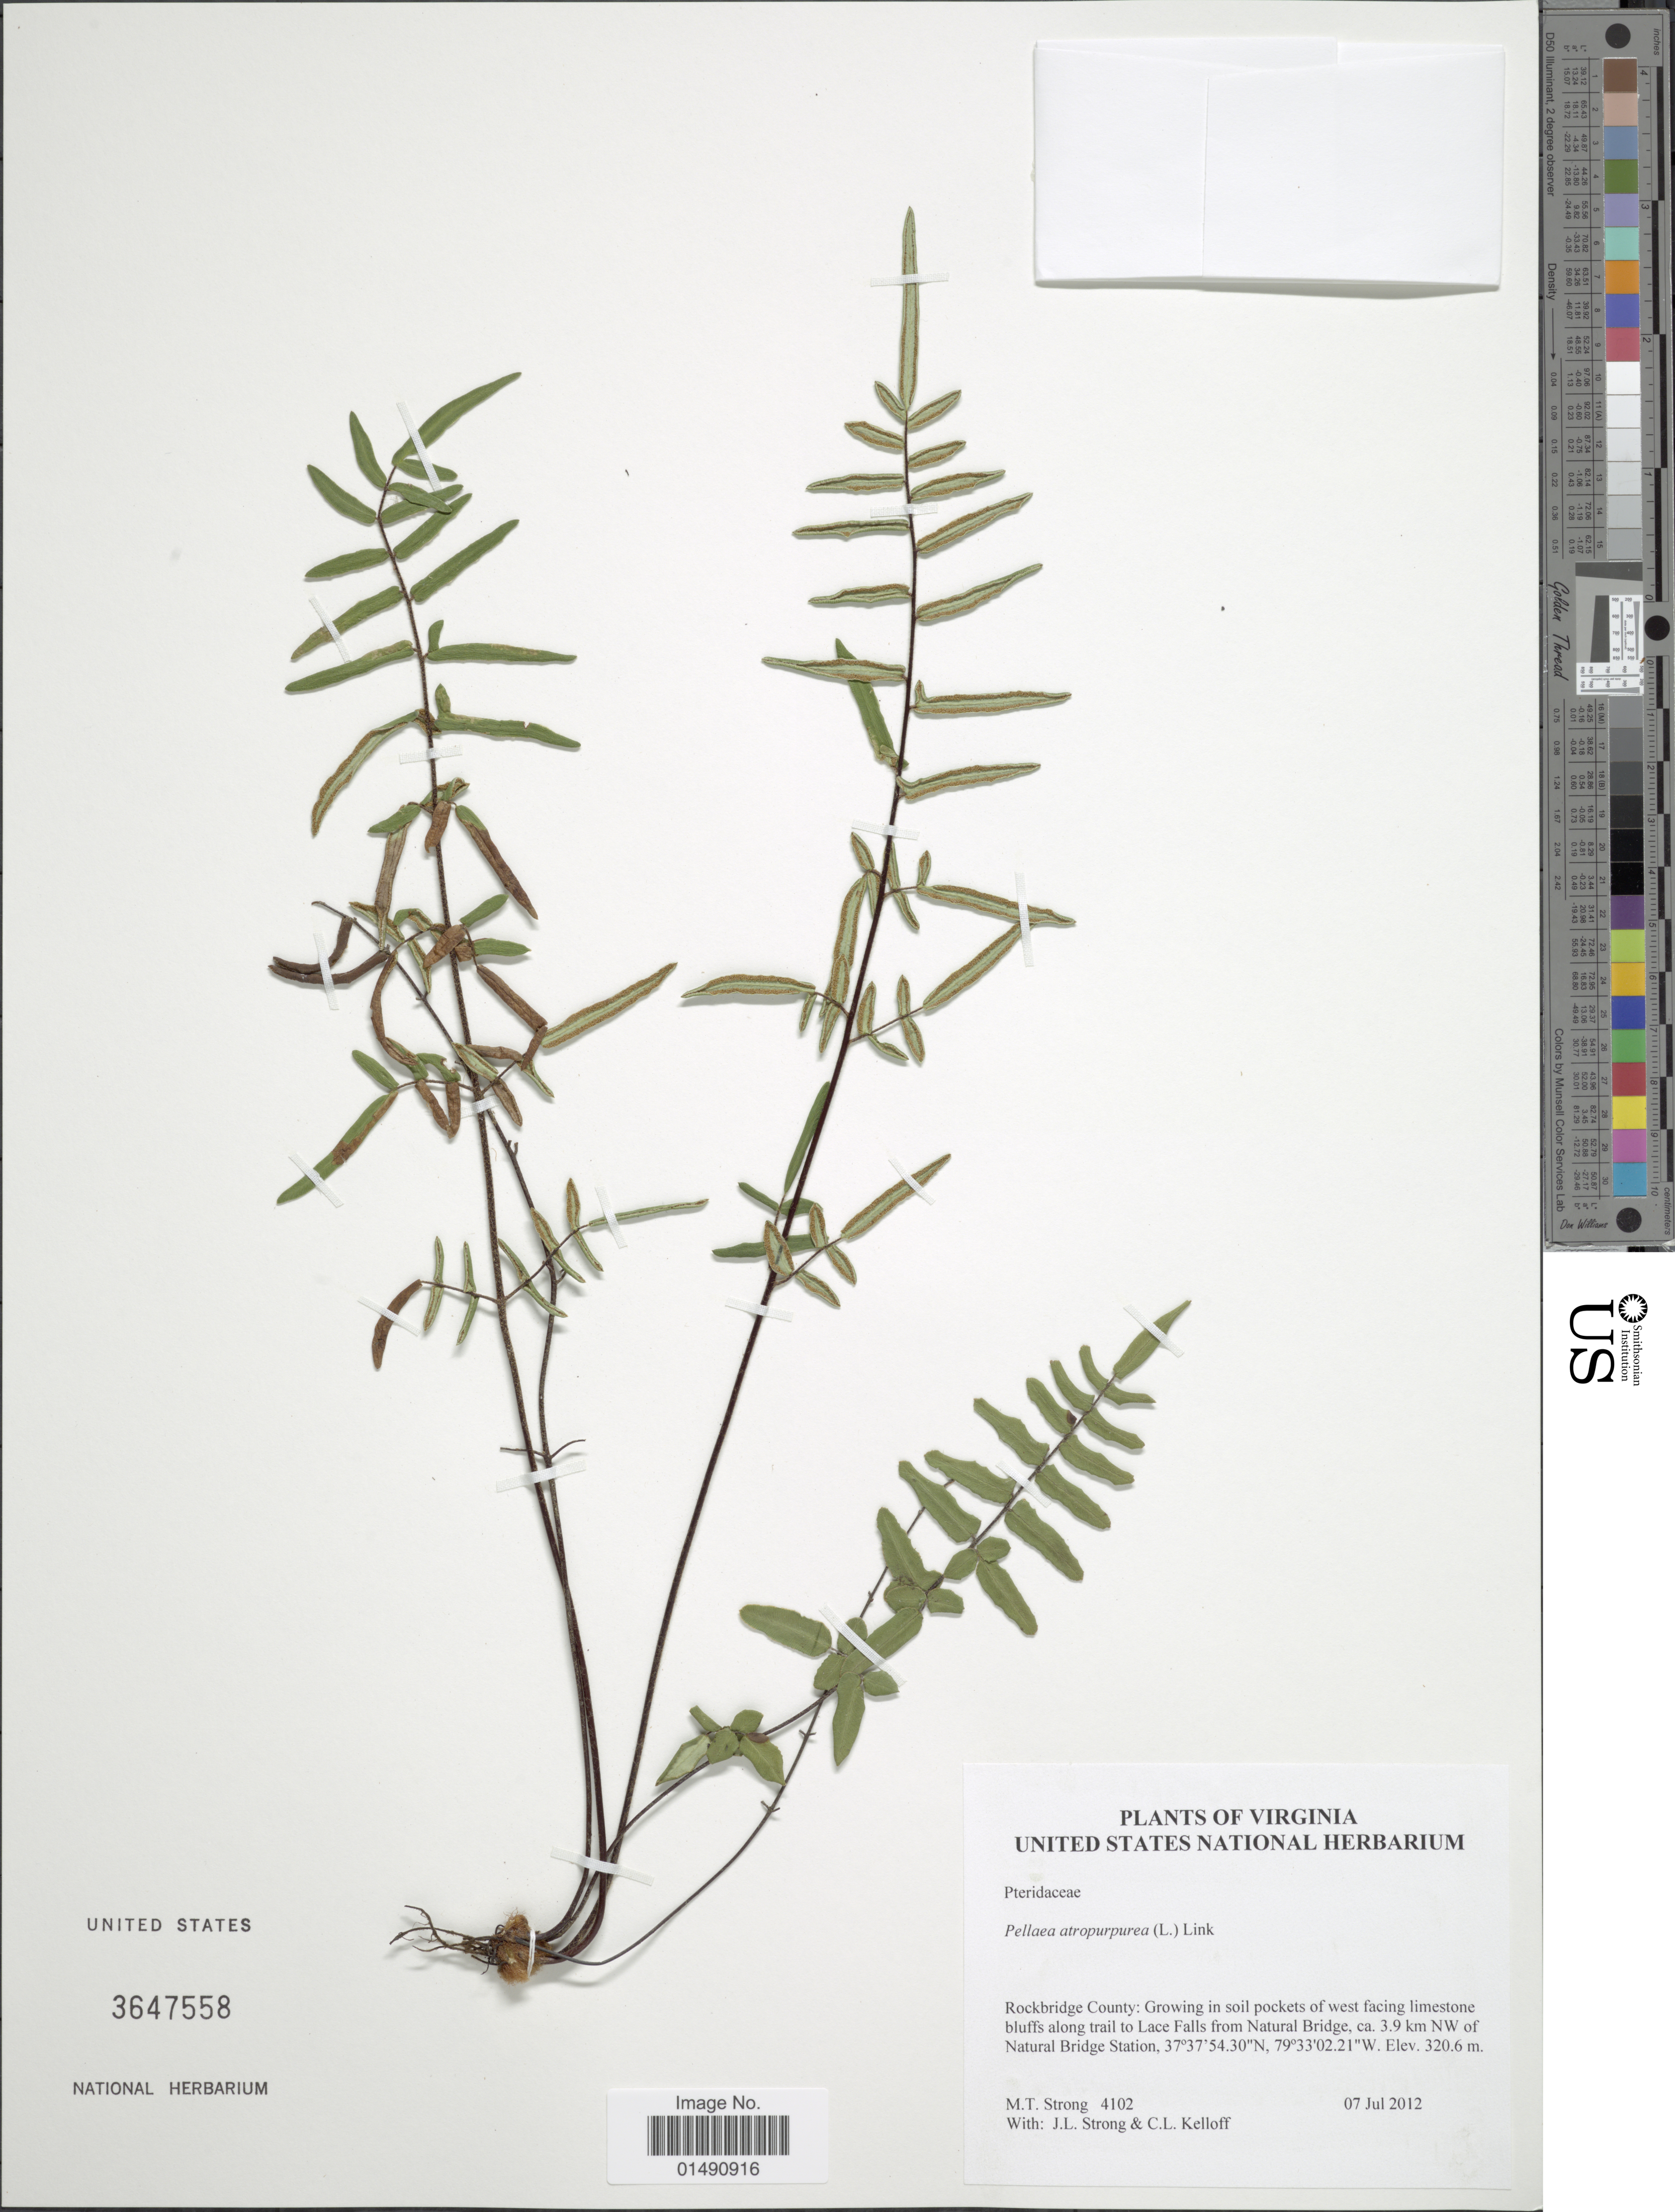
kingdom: Plantae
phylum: Tracheophyta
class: Polypodiopsida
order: Polypodiales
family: Pteridaceae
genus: Pellaea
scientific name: Pellaea atropurpurea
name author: (L.) Link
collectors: M. T. Strong, J. L. Strong & C. L. Kelloff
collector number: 4102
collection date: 2012-07-07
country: United States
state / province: Virginia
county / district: Rockbridge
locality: Rockbridge County: Growing in soil pockets of west facing limestone bluffs along trail to Lace Falls from Natural Bridge, ca. 3.9 km NW of Natural Bridge Station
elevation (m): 320.6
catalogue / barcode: US 3647558